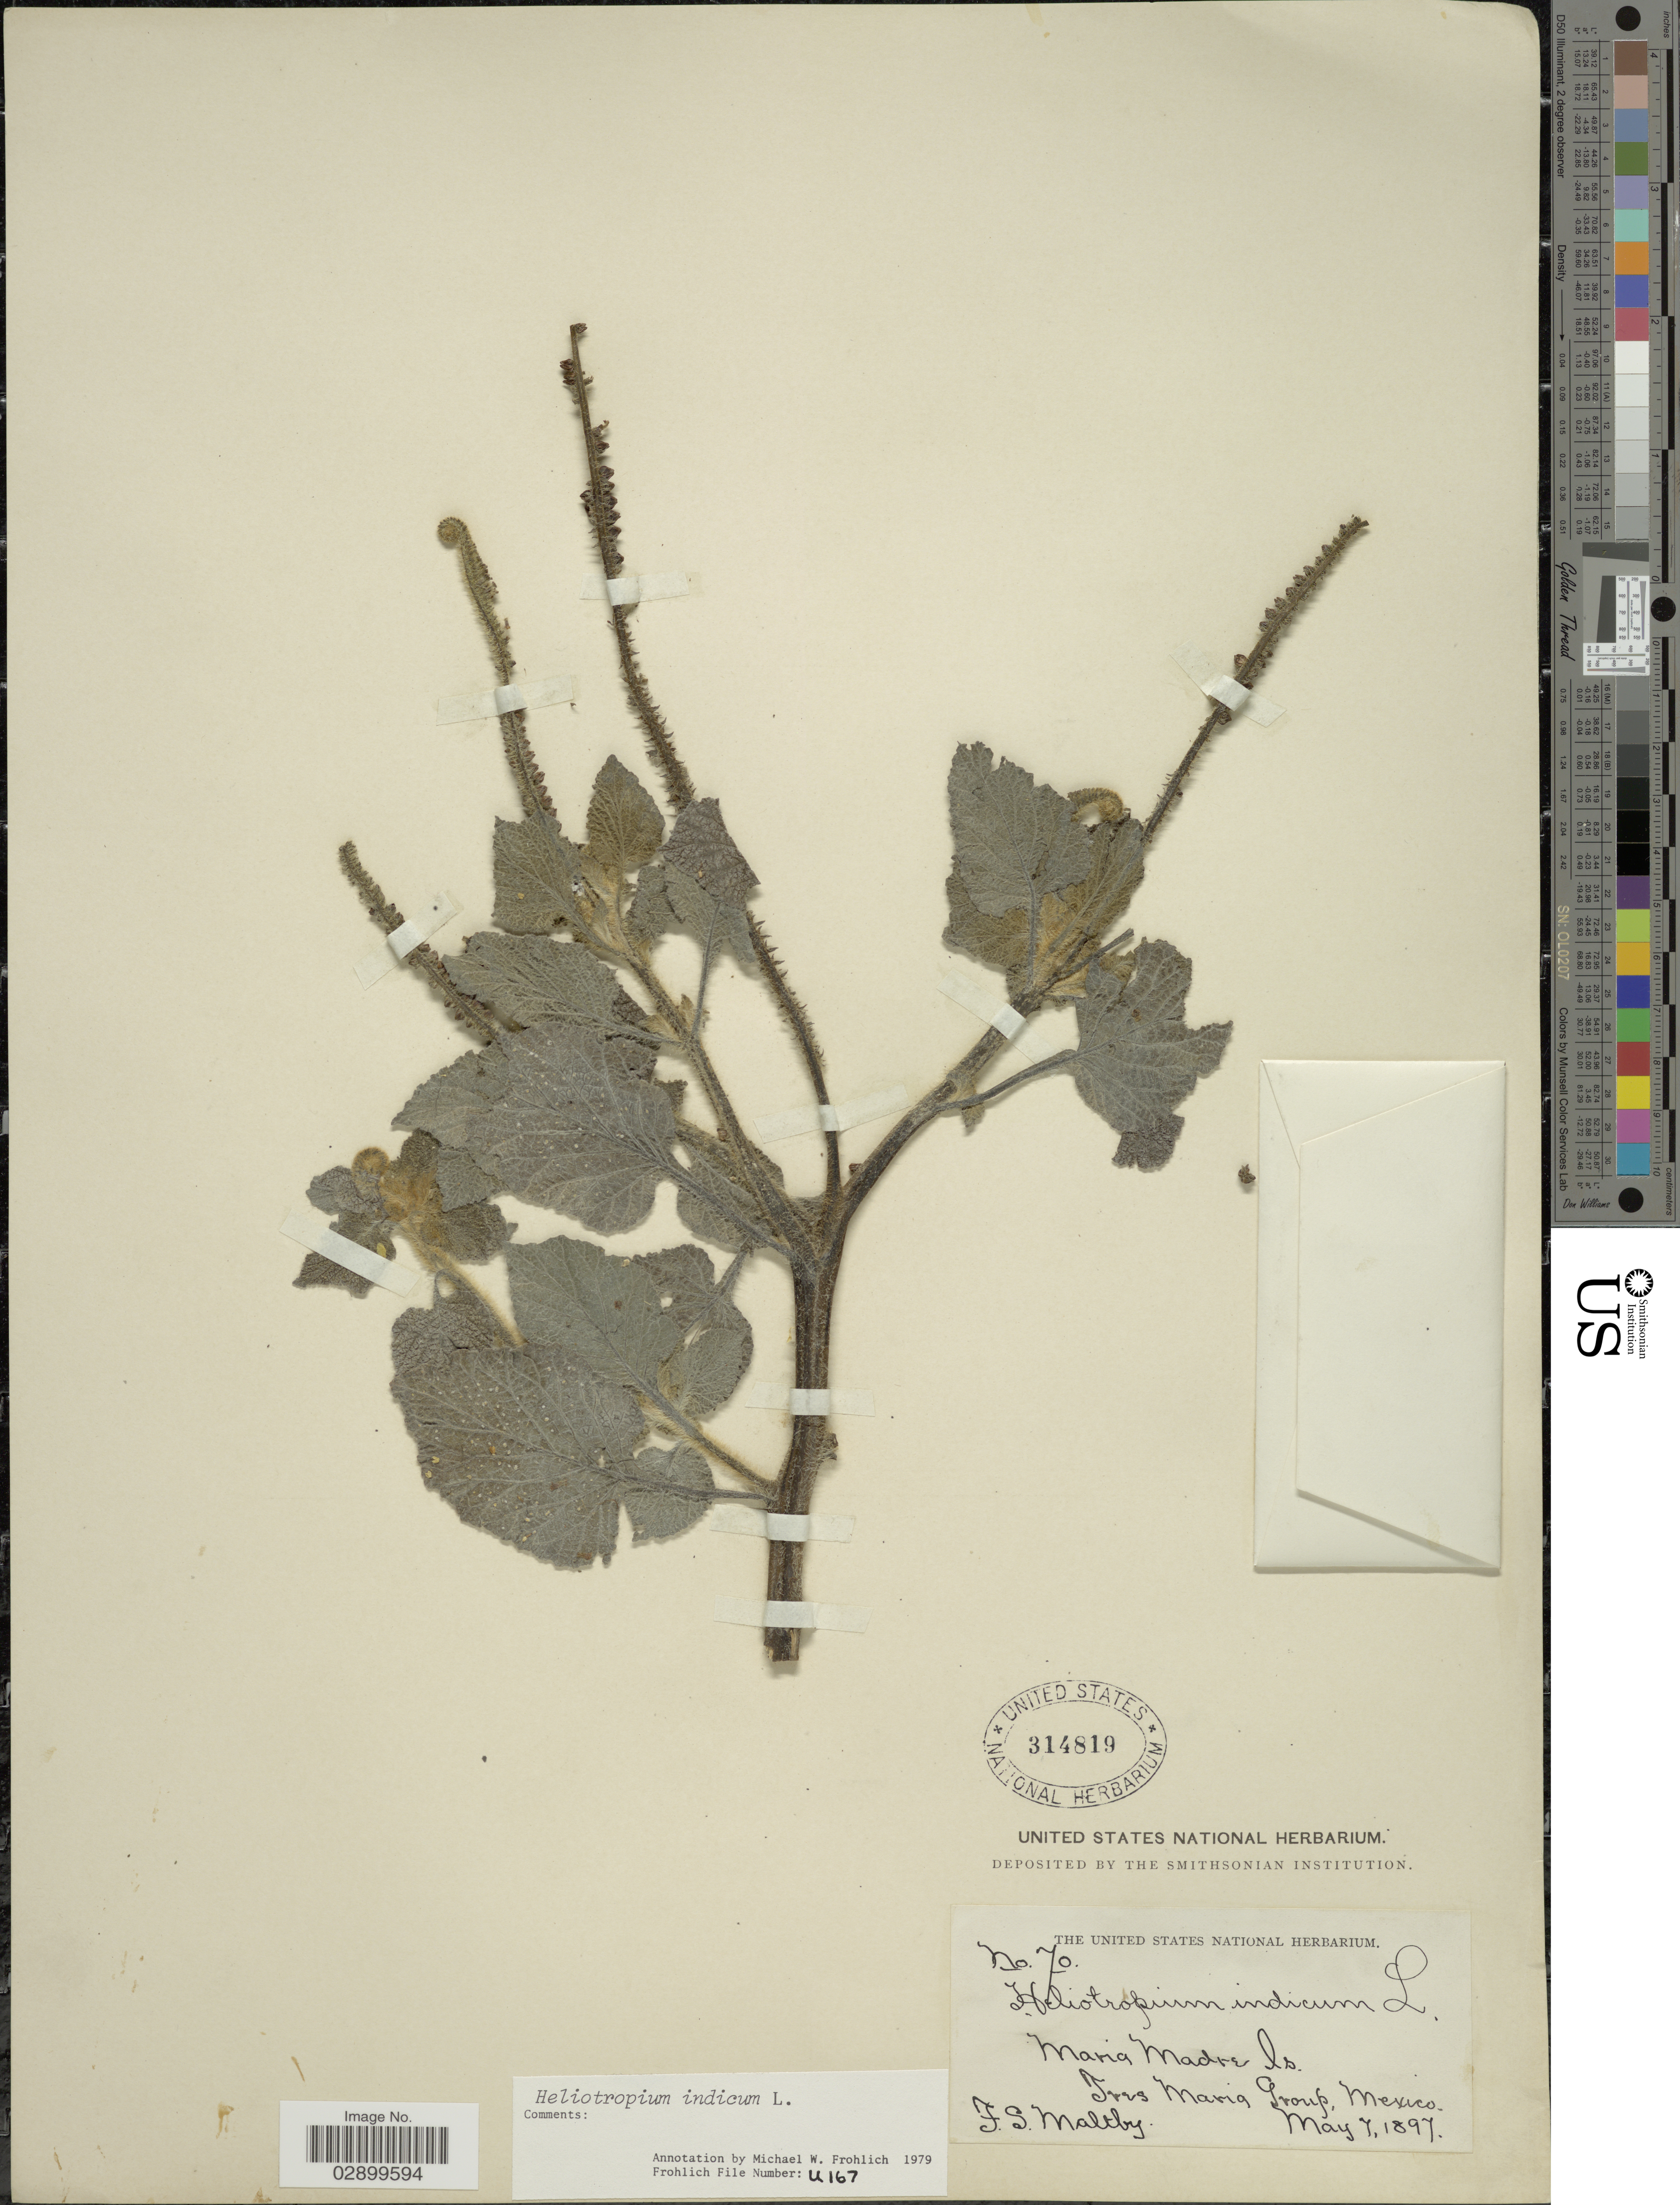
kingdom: Plantae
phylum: Tracheophyta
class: Magnoliopsida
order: Boraginales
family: Heliotropiaceae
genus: Heliotropium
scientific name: Heliotropium indicum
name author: L.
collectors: F. S. Maltby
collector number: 70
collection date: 1897-05-07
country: Mexico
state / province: Nayarit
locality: Maria Madre Is., Tres Maria Group.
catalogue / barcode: US 314819